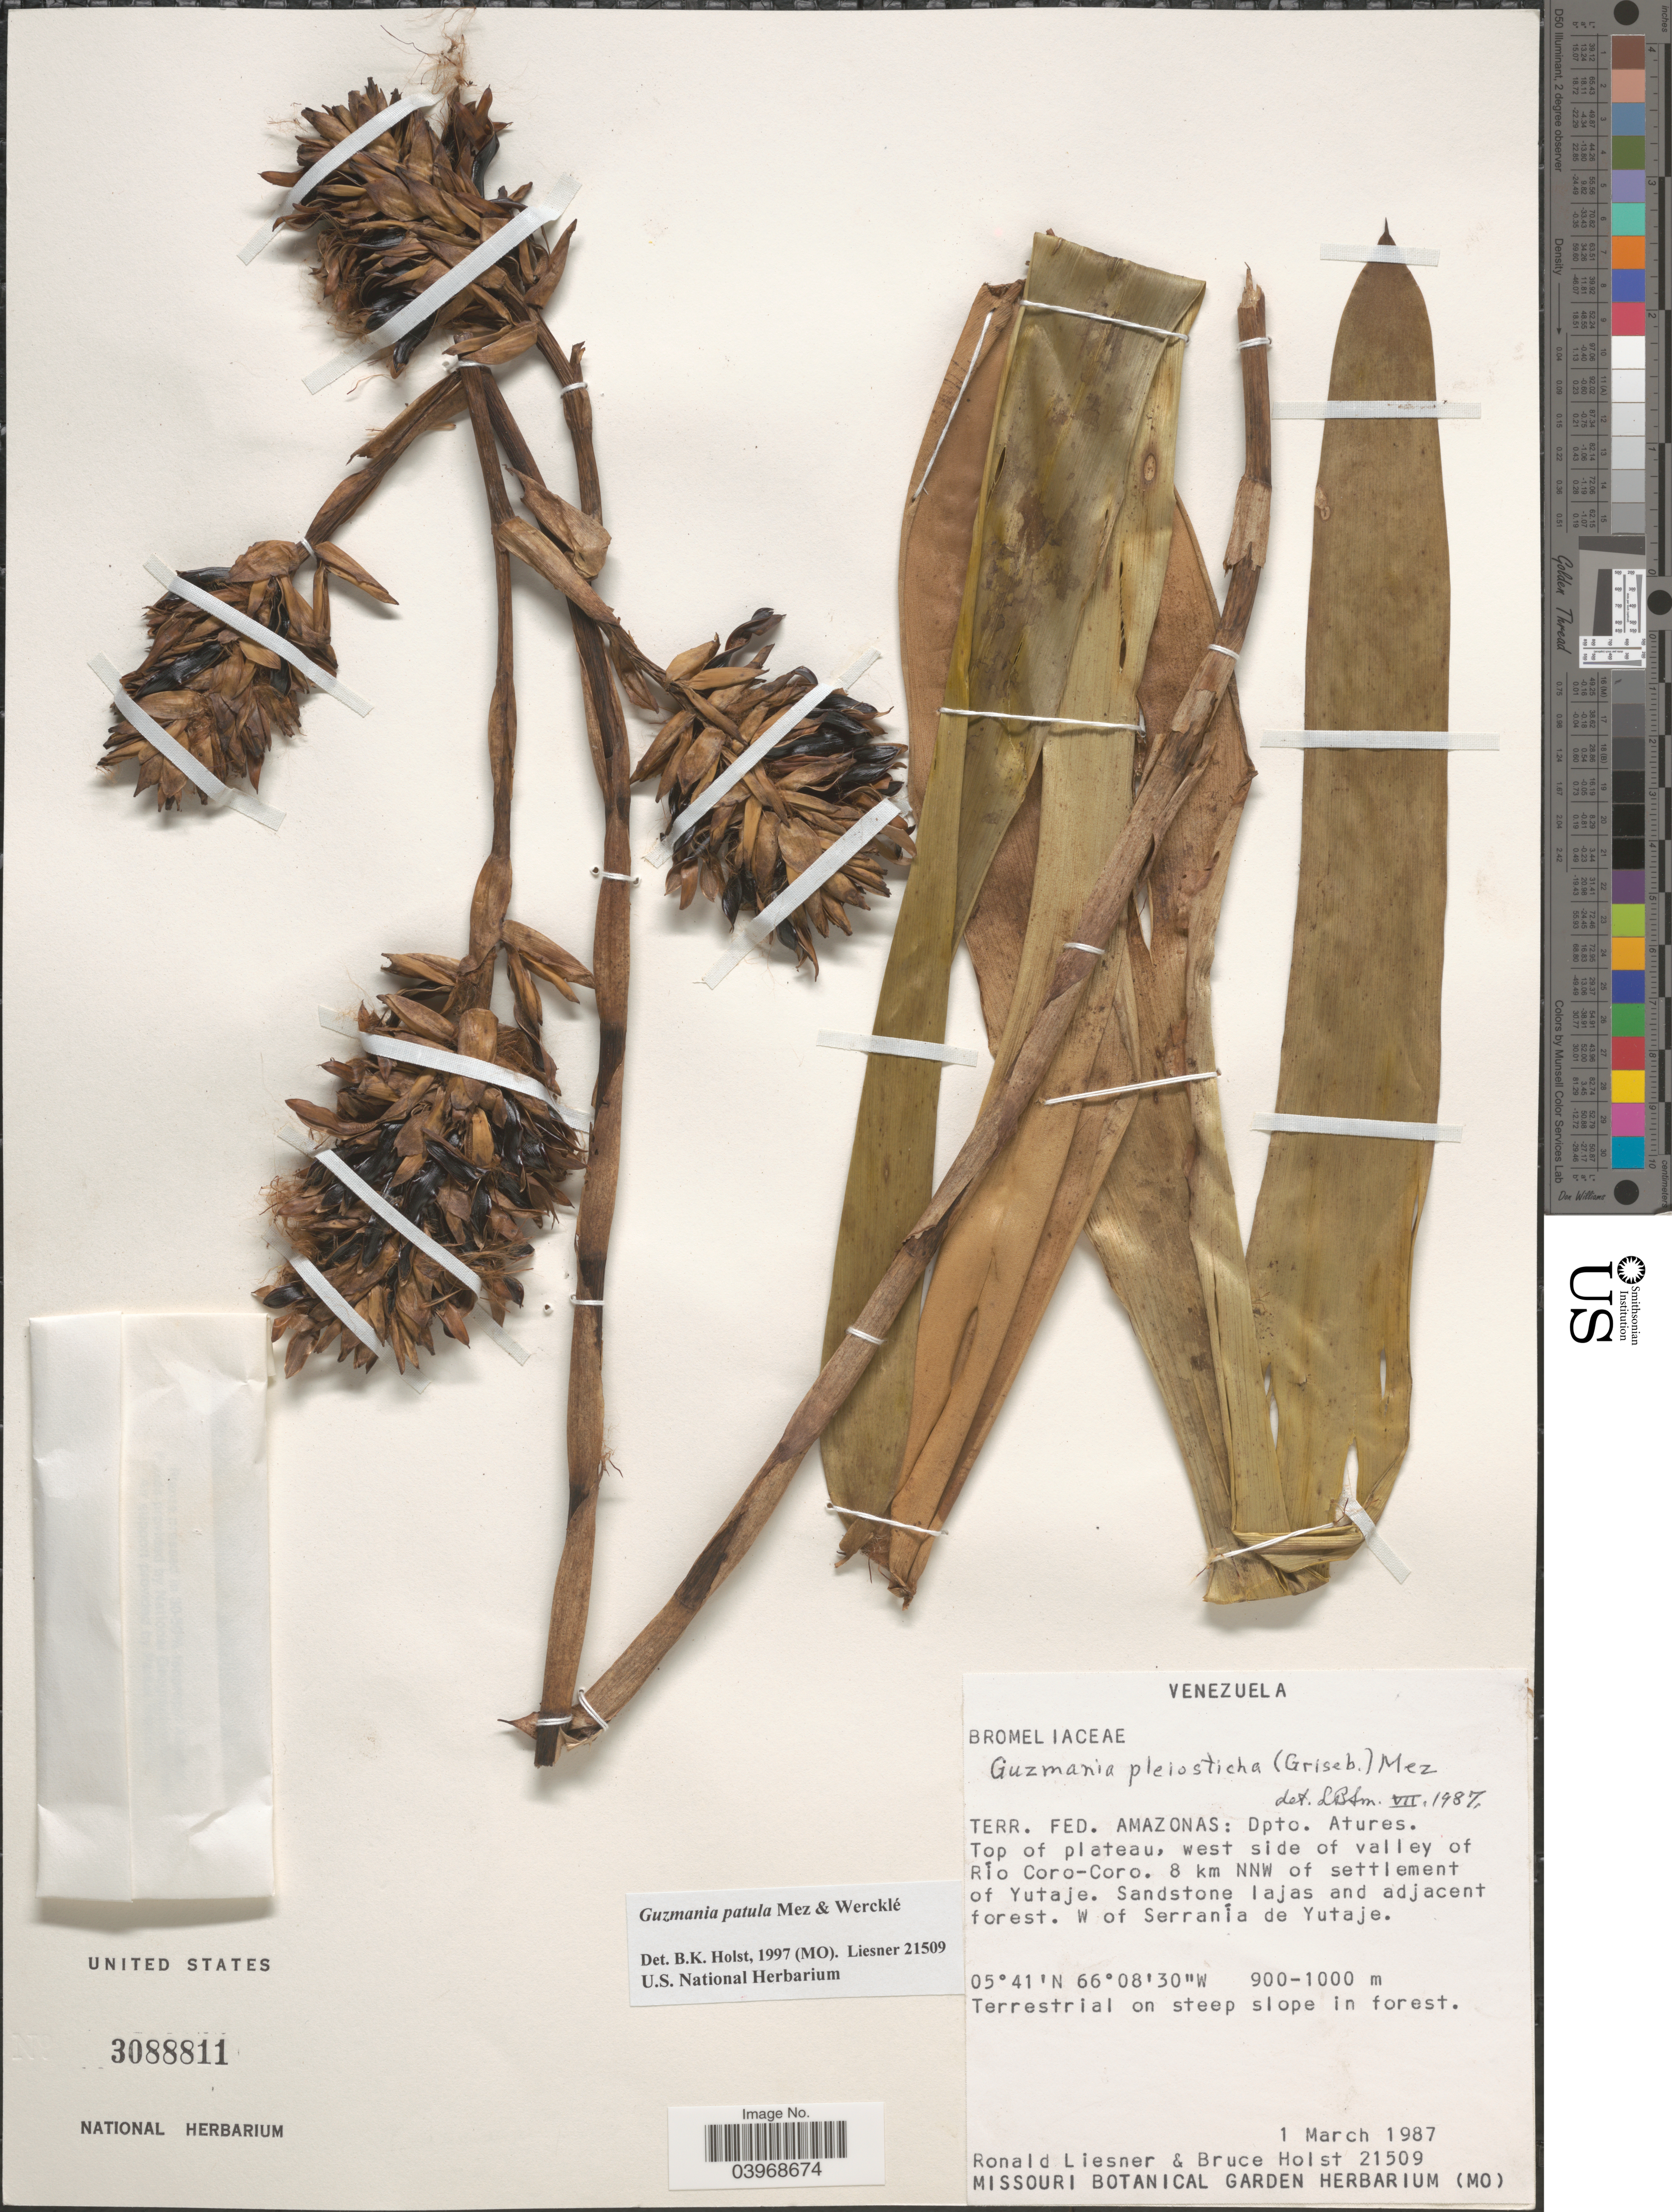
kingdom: Plantae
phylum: Tracheophyta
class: Liliopsida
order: Poales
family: Bromeliaceae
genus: Guzmania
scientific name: Guzmania patula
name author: Mez & Wercklé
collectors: R. L. Liesner & B. Holst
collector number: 21509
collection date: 1987-03-01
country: Venezuela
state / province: Amazonas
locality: Terr. Fed. Amazonas: Dpto. Atures. Top of plateau, west side of valley of Río Coro-Coro. 8 km NNW of settlement of Yutaje. Sandstone lajas and adjacent forest. W of Serranía de Yutaje.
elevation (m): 900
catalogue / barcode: US 3088811